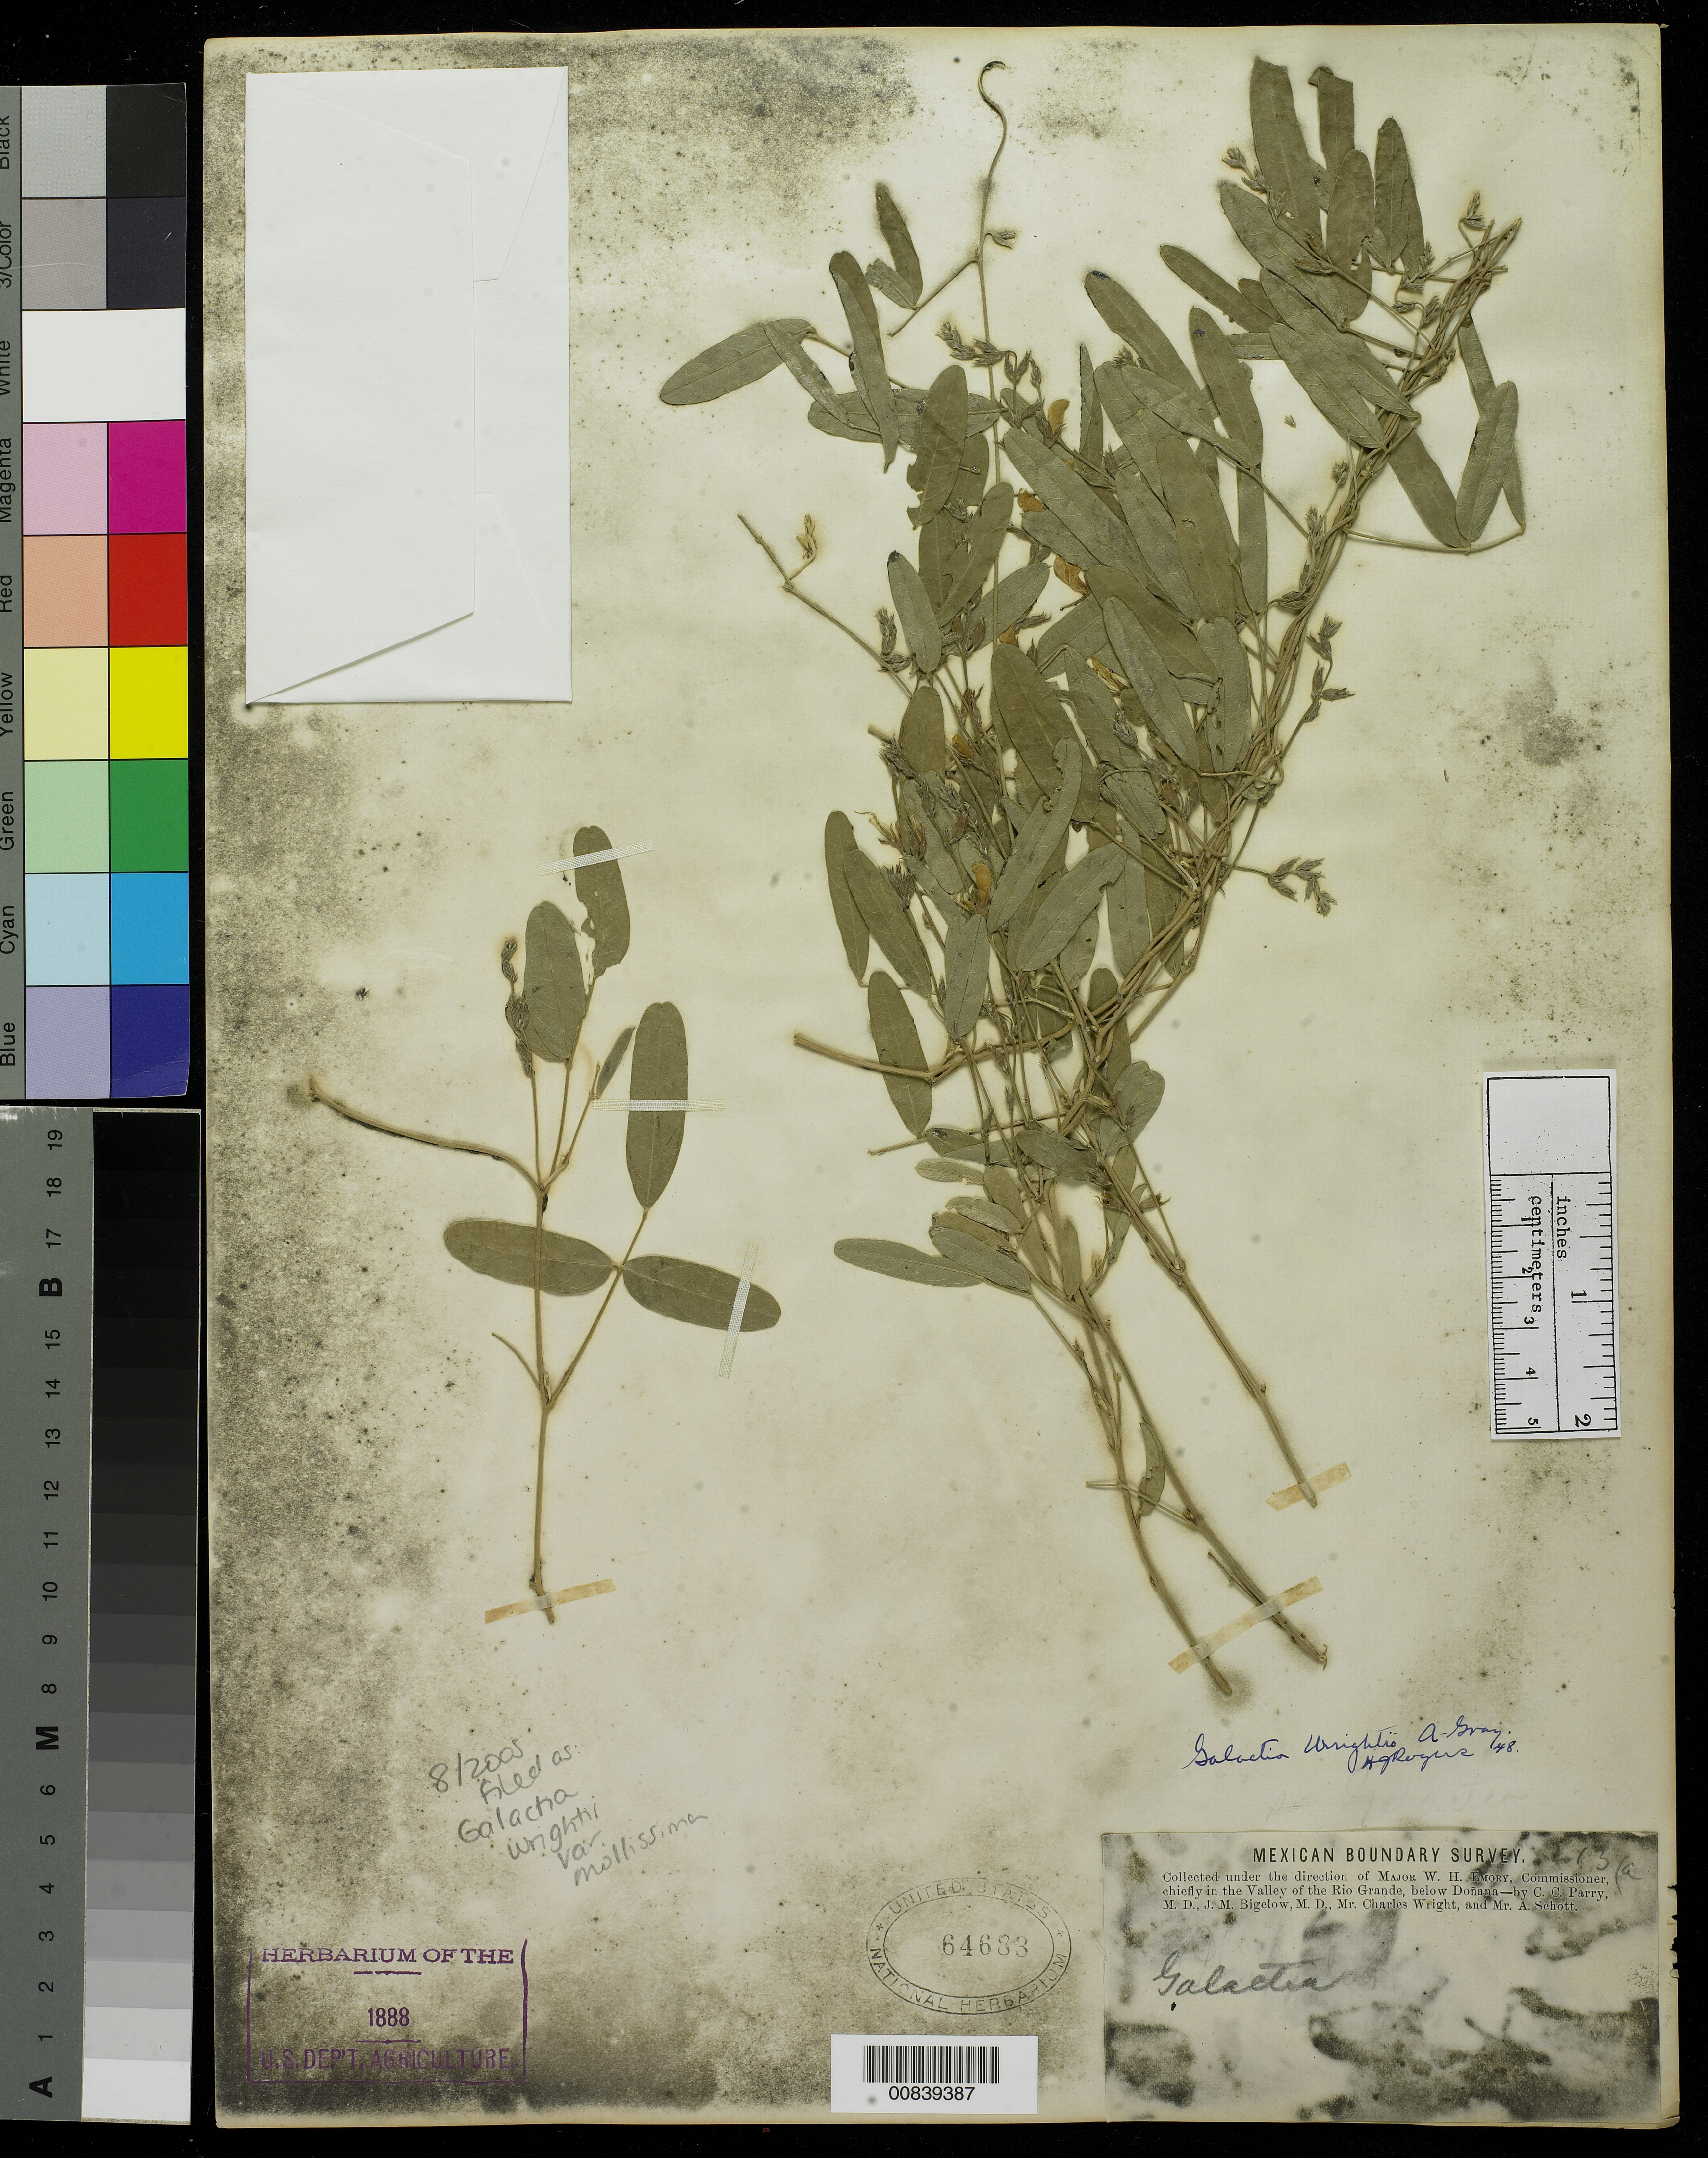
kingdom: Plantae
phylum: Tracheophyta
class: Magnoliopsida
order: Fabales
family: Fabaceae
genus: Galactia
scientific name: Galactia wrightii var. mollissima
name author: Kearney & Peebles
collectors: C. C. Parry, J. M. Bigelow, C. Wright & A. C. V. Schott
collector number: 213a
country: United States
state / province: New Mexico / Texas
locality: Valley of the Rio Grande, below Doñana.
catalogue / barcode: US 64683